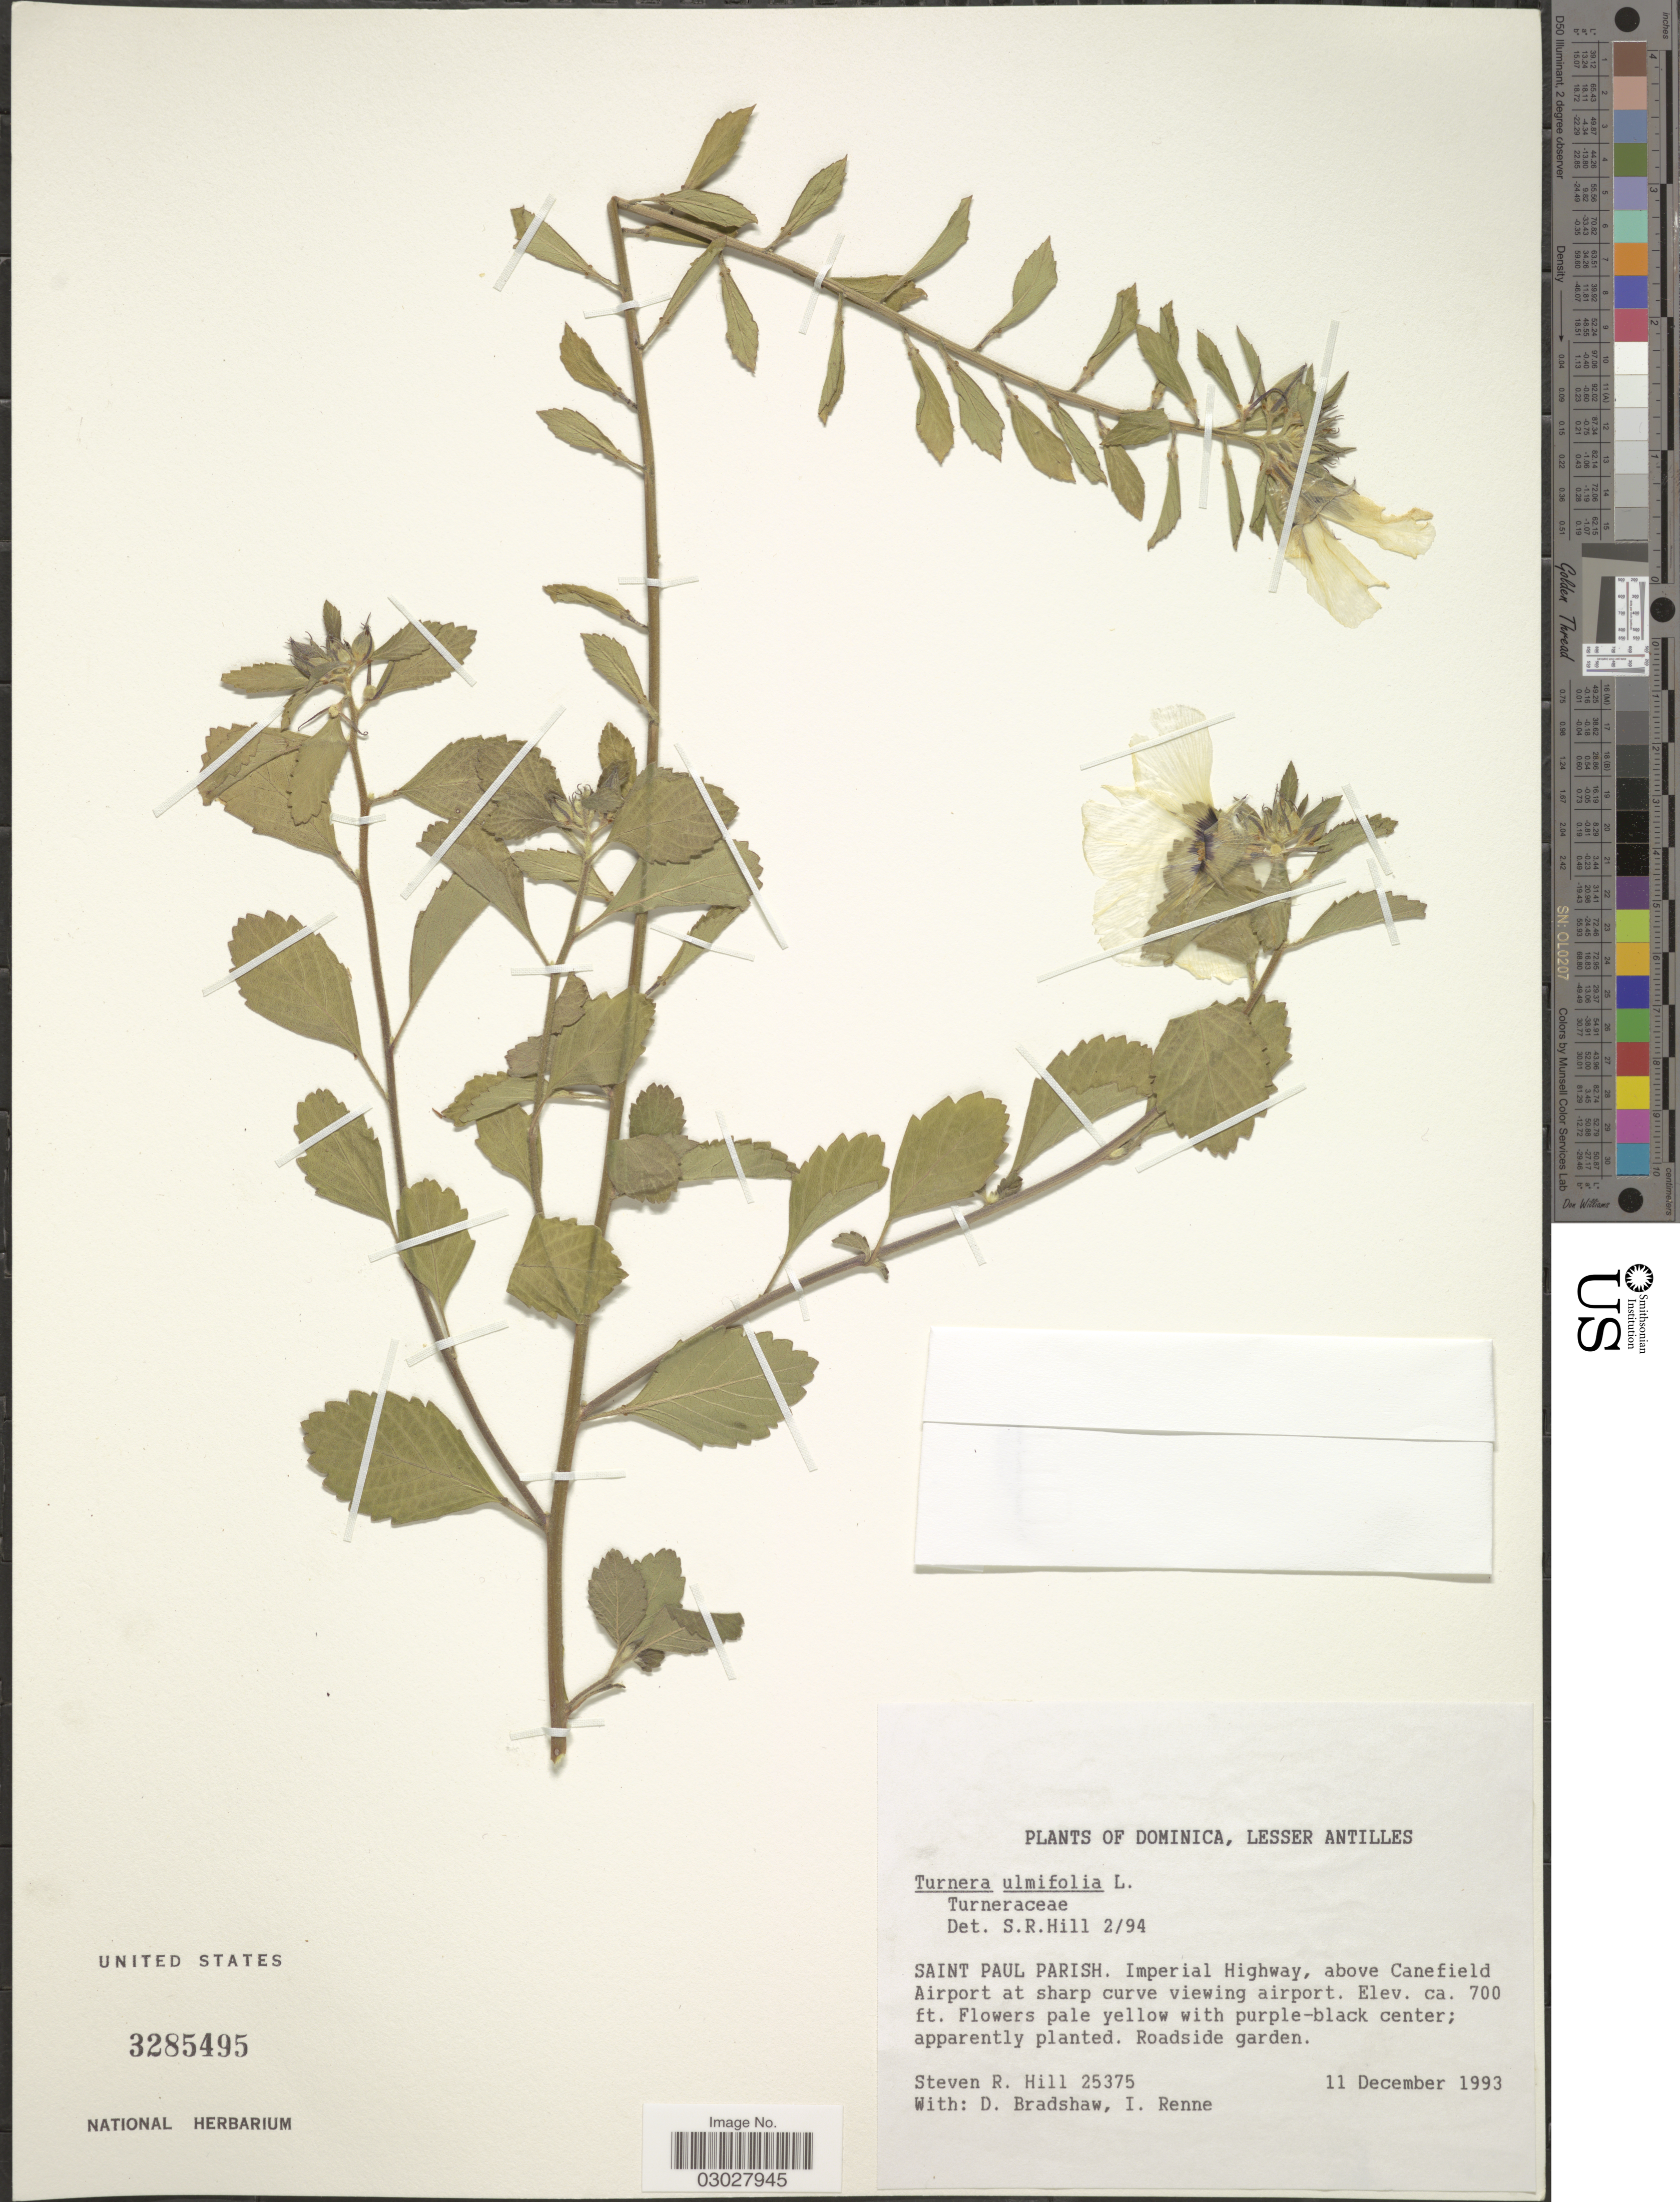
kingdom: Plantae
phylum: Tracheophyta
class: Magnoliopsida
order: Malpighiales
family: Turneraceae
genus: Turnera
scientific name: Turnera ulmifolia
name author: L.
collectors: S. Hill, D. Bradshaw & I. Renne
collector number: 25375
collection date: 1993-12-11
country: Dominica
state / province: St. Paul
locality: Lesser Antilles. Saint Paul Parish. Imperial Highway, above Canefield Airport at sharp curve viewing airport.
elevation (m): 213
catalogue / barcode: US 3285495